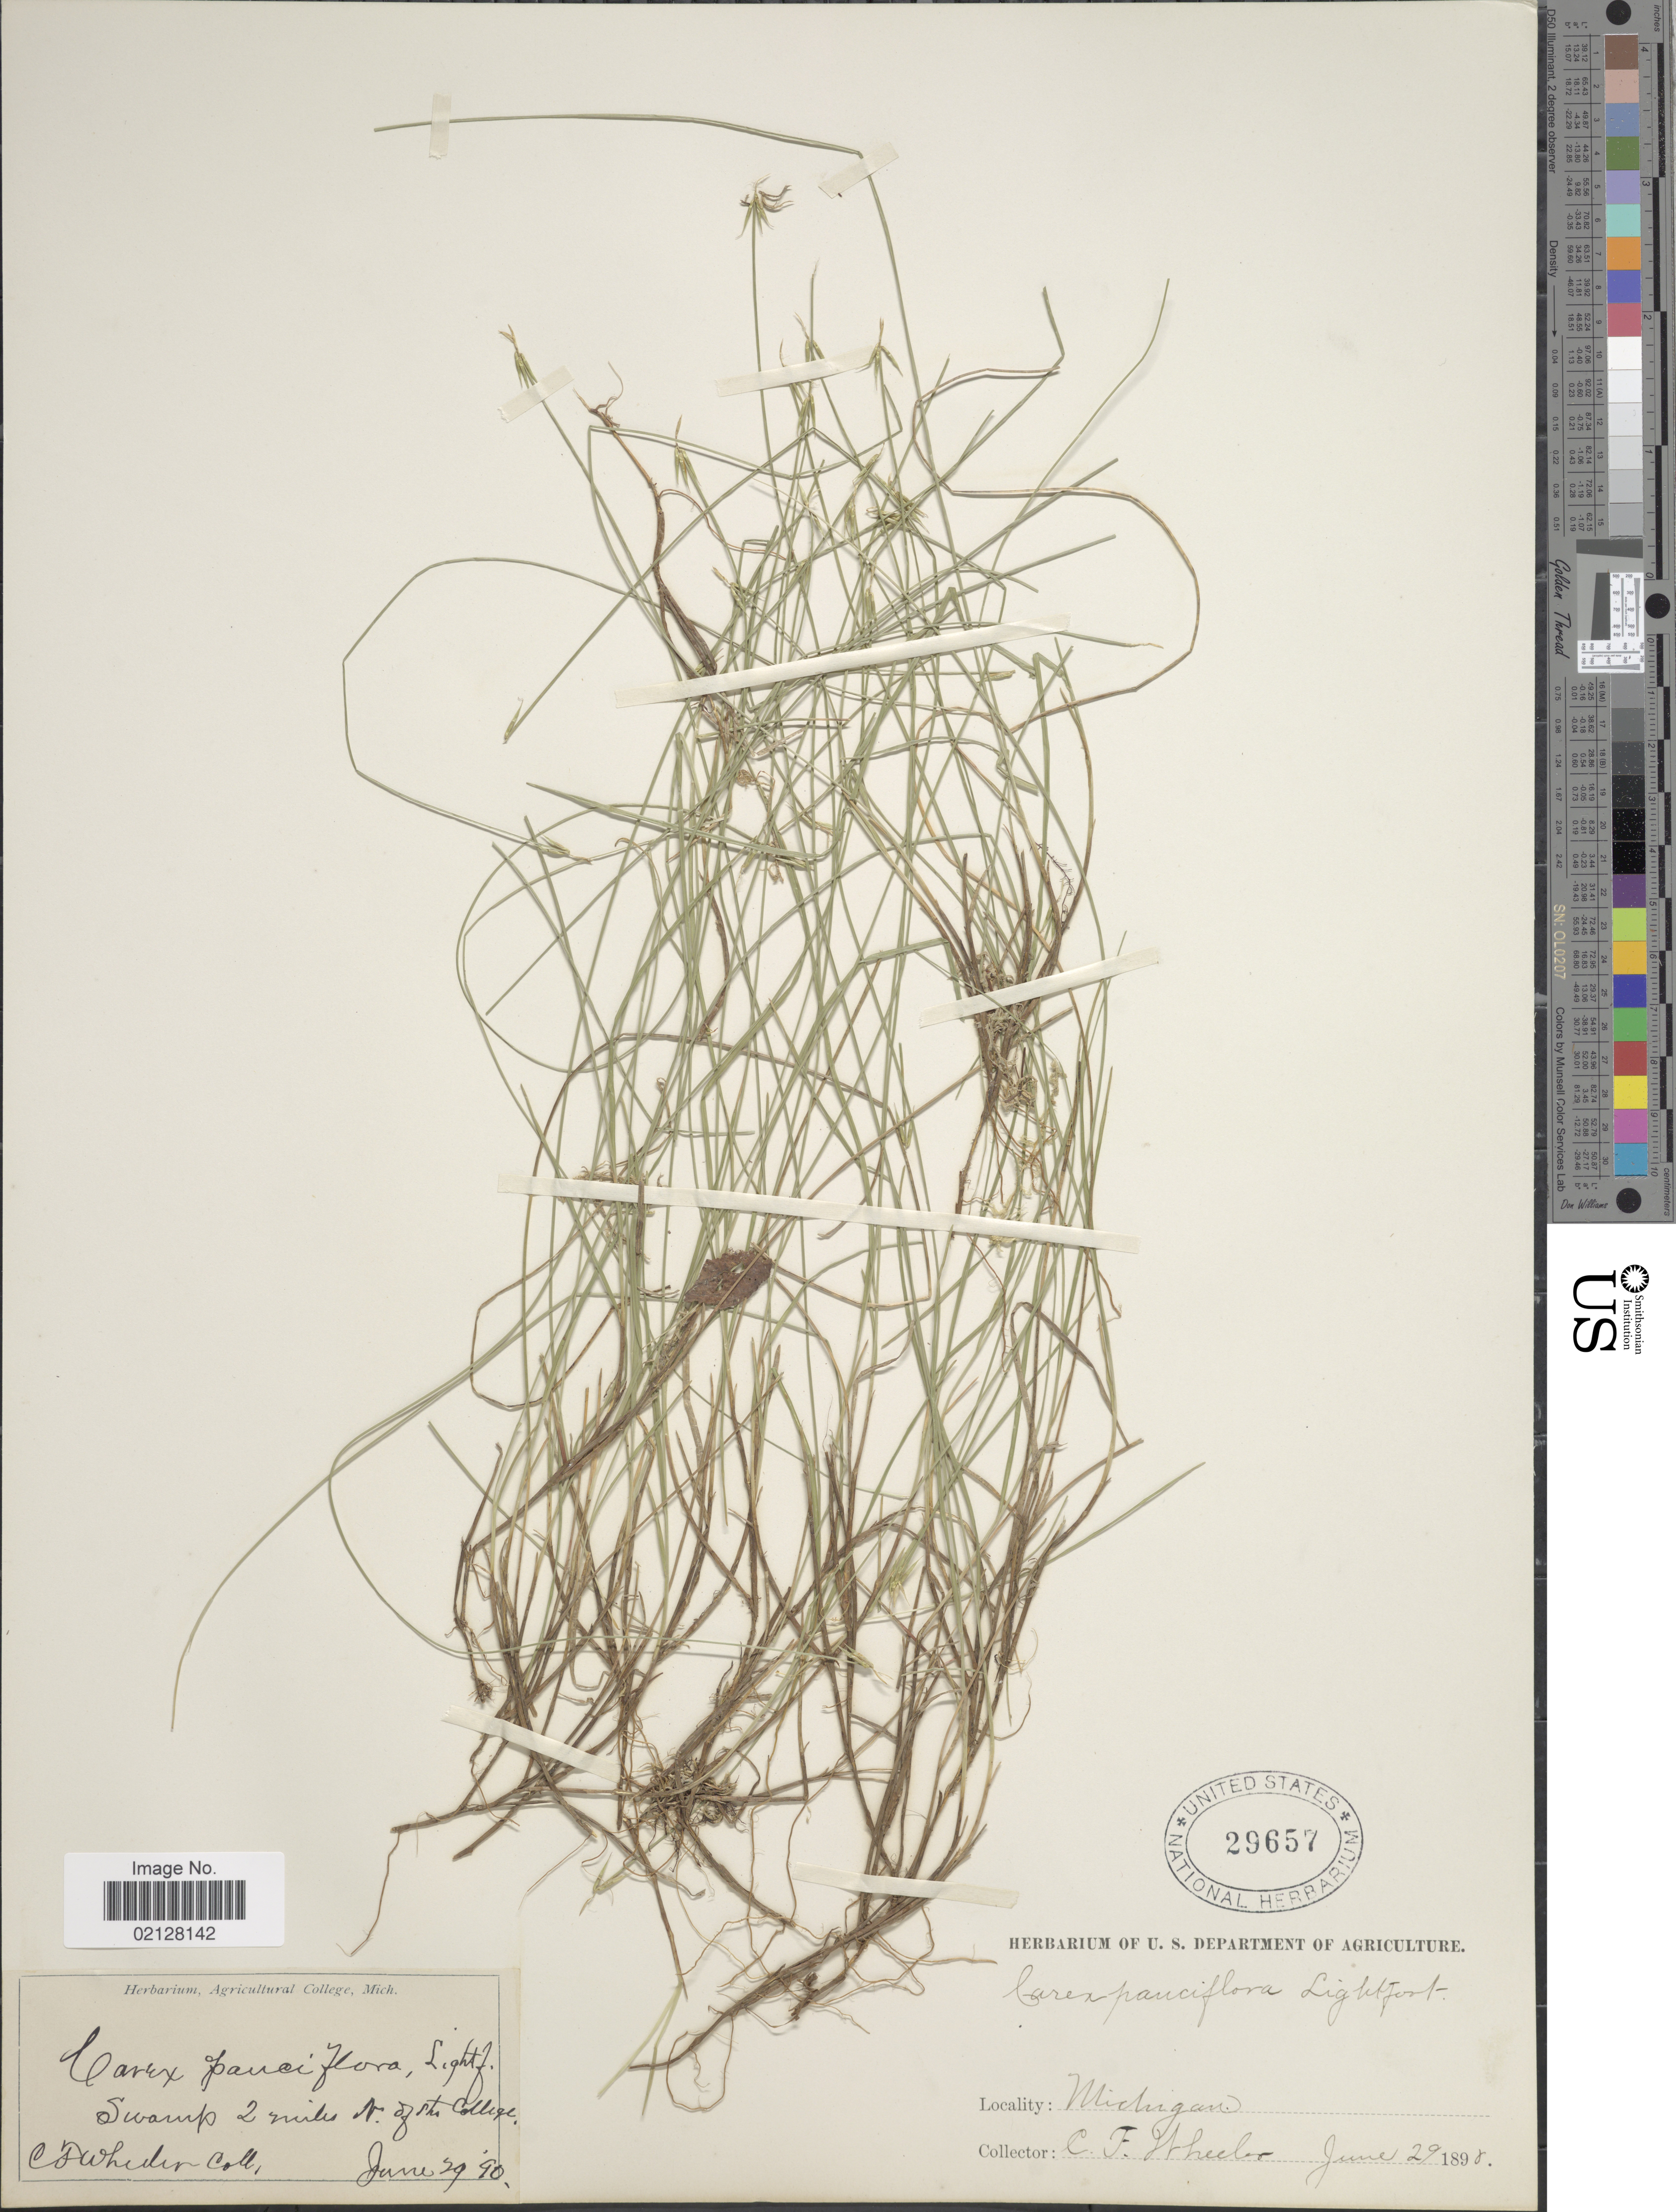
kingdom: Plantae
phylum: Tracheophyta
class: Liliopsida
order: Poales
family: Cyperaceae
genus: Carex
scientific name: Carex pauciflora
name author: Lightf.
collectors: C. Wheeler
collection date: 1898-06-29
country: United States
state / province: Michigan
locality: Swamp 2 miles N. of the College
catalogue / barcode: US 29657